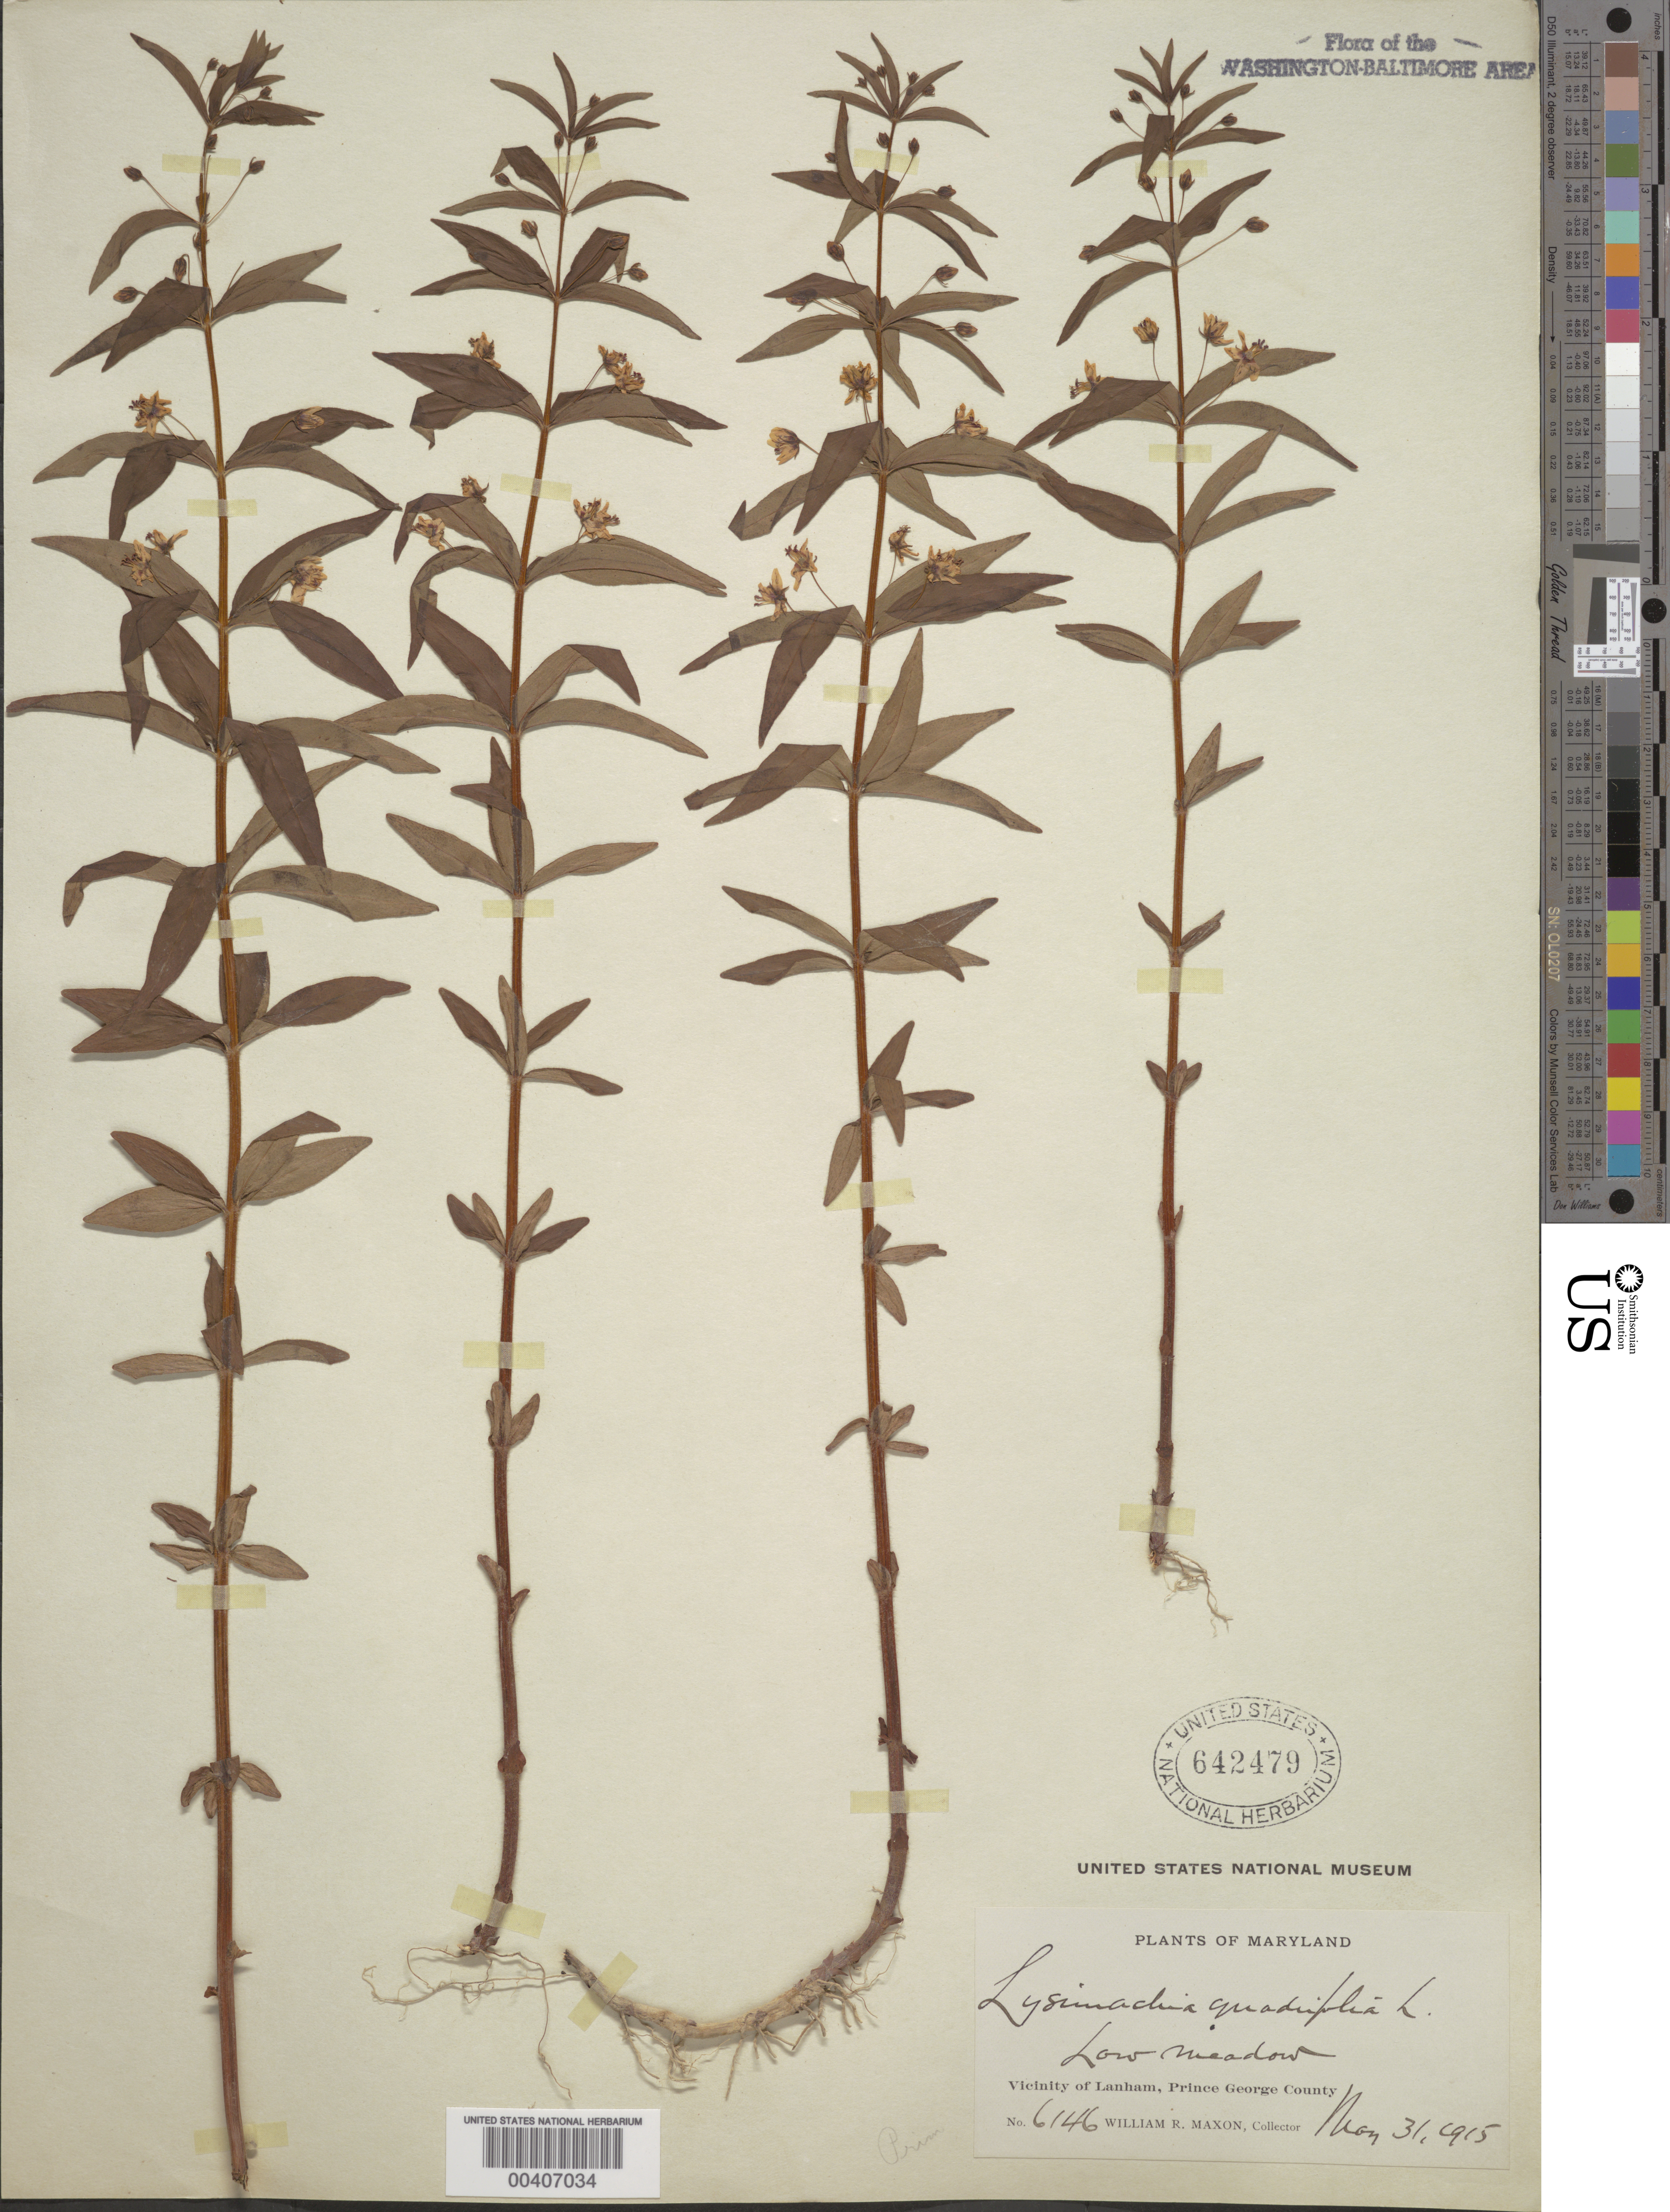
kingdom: Plantae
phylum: Tracheophyta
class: Magnoliopsida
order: Ericales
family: Primulaceae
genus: Lysimachia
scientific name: Lysimachia quadrifolia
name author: L.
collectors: W. R. Maxon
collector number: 6146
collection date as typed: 31 May 1915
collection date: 1915-05-31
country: United States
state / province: Maryland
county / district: Prince George's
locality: Lanham vicinity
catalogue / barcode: US 642479